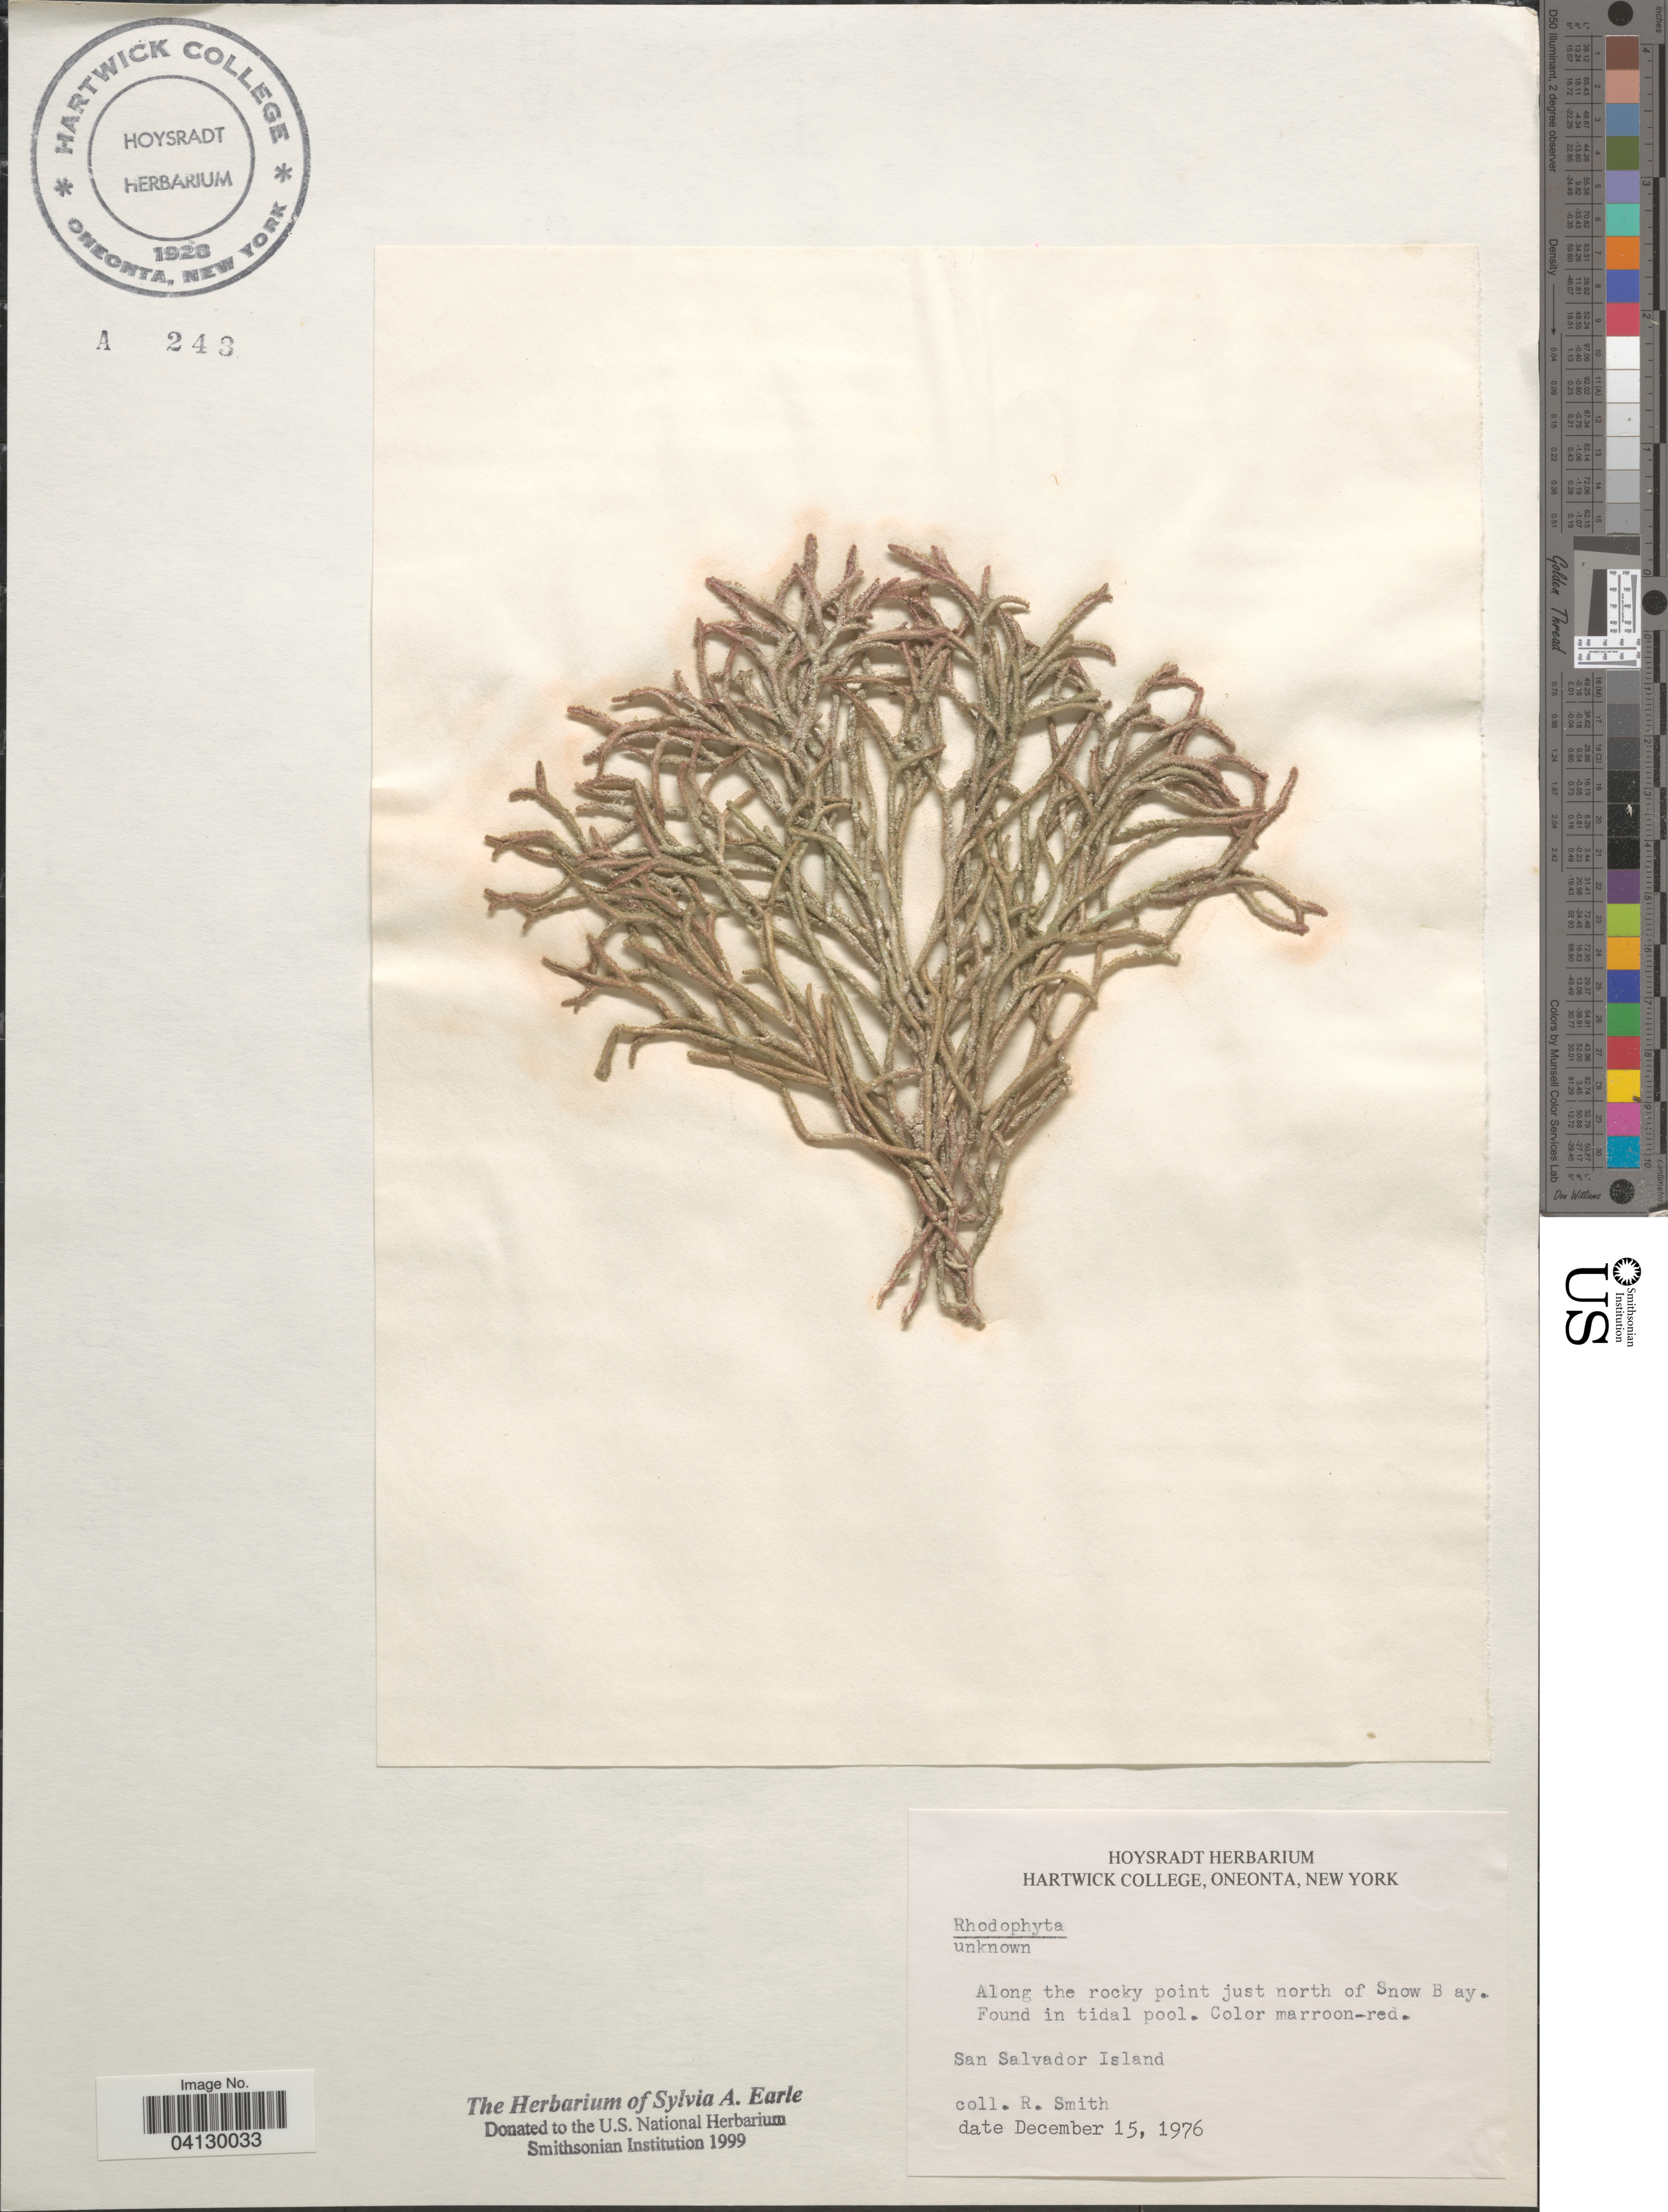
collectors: R. Smith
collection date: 1976-12-15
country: Bahamas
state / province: San Salvador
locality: San Salvador Island. Along the rocky point just north of Snow Bay.